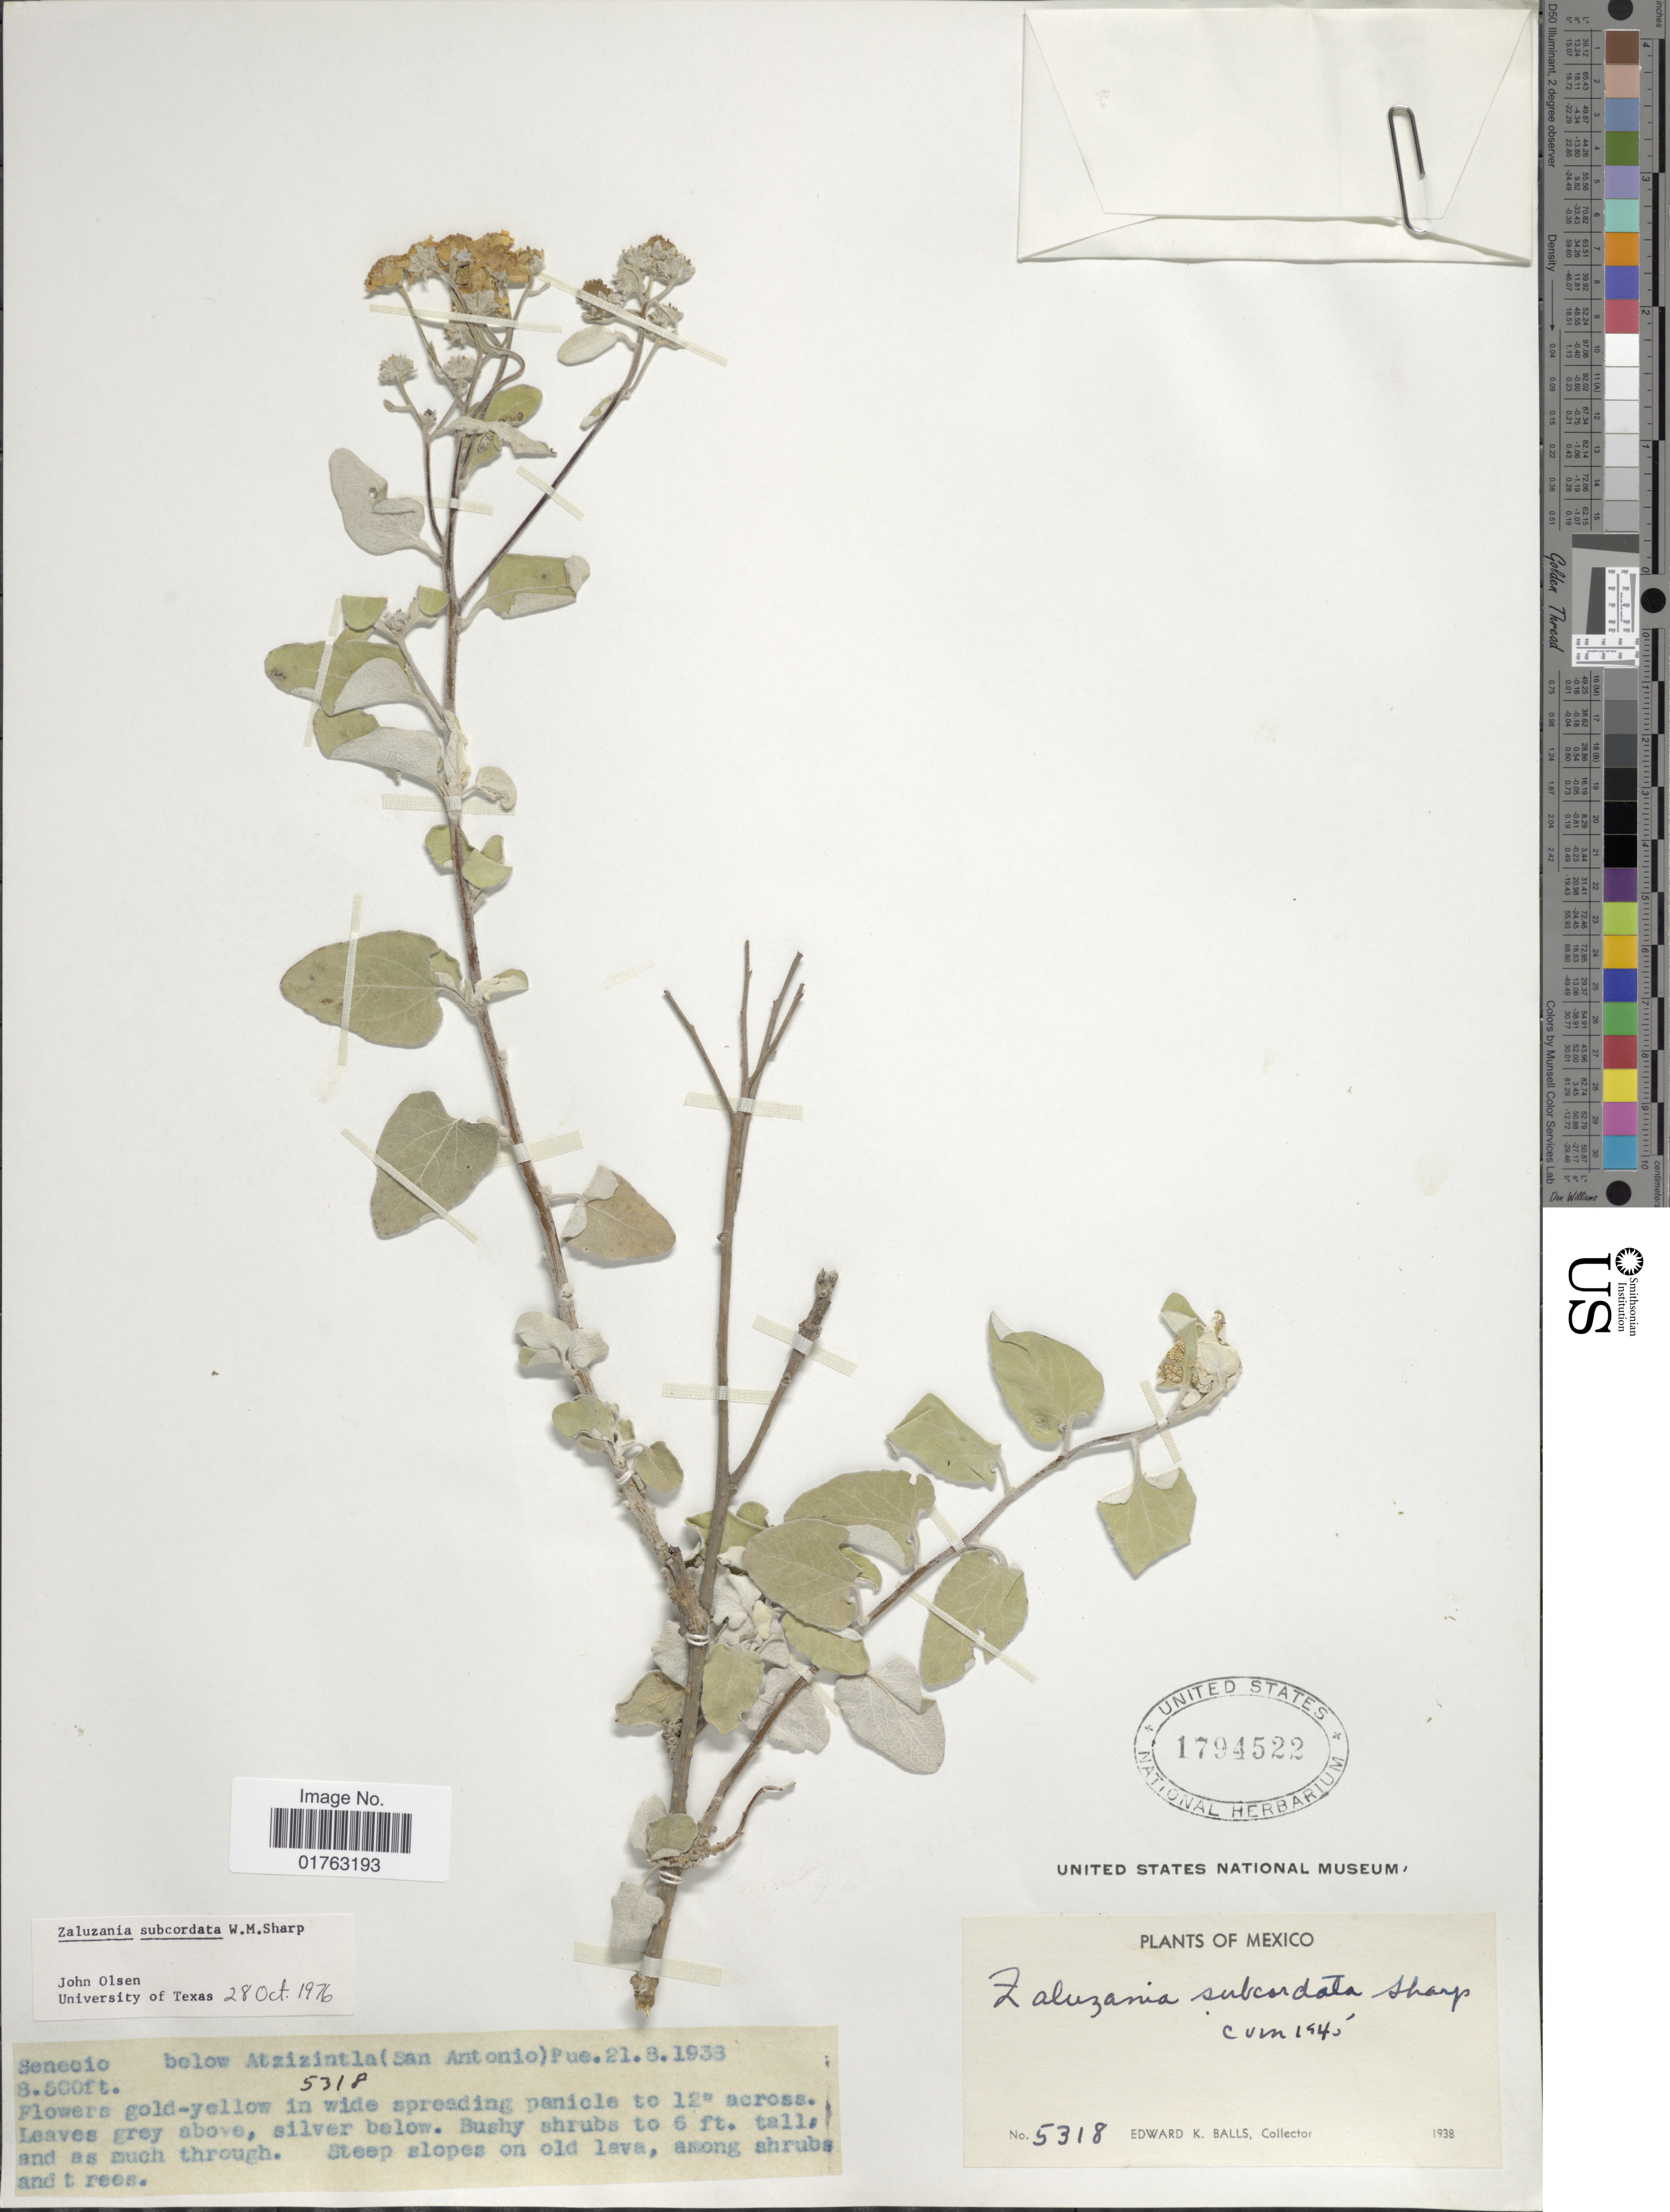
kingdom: Plantae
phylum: Tracheophyta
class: Magnoliopsida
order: Asterales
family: Asteraceae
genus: Zaluzania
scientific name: Zaluzania subcordata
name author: W.M. Sharp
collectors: E. K. Balls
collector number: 5318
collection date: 1938-08-21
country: Mexico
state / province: Puebla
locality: Below Atzizintla (San Antonio)Pue.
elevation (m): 2591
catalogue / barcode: US 1794522